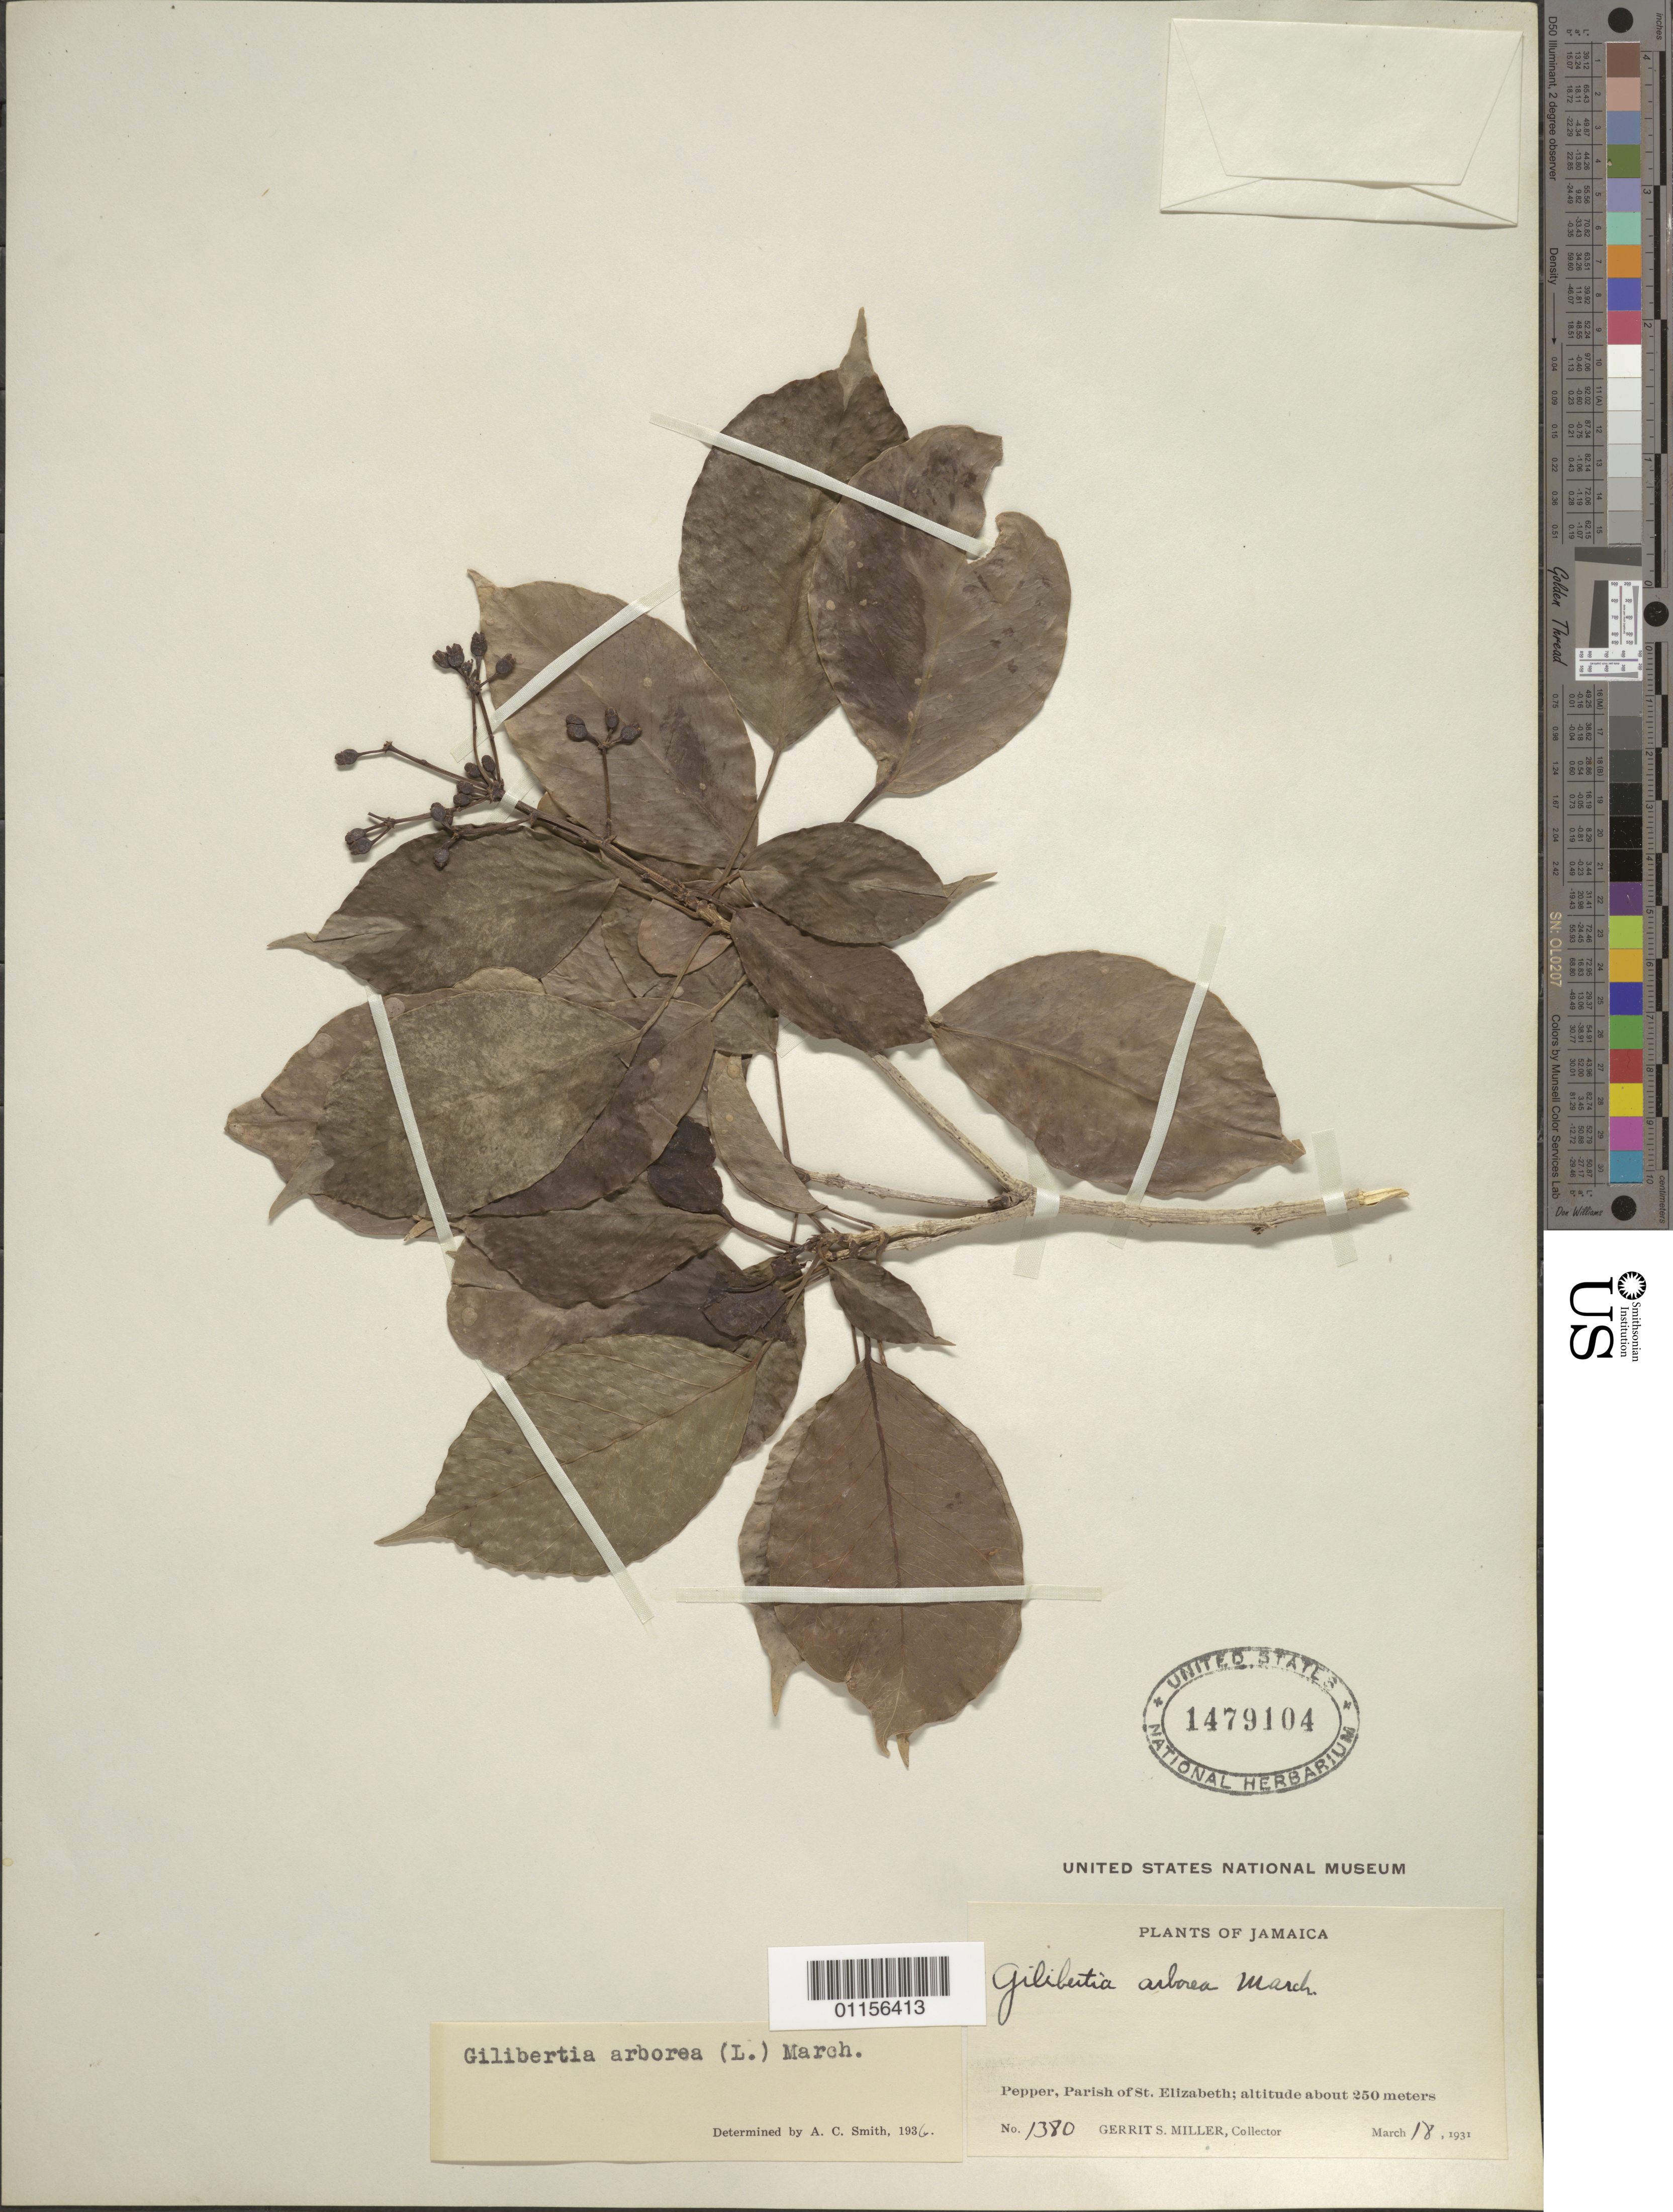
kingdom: Plantae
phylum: Tracheophyta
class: Magnoliopsida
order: Apiales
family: Araliaceae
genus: Dendropanax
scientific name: Dendropanax arboreus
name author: (L.) Decne. & Planch.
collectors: G. S. Miller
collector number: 1380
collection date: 1931-03-18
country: Jamaica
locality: Pepper, Parish of St. Elizabeth.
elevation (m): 250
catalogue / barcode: US 1479104